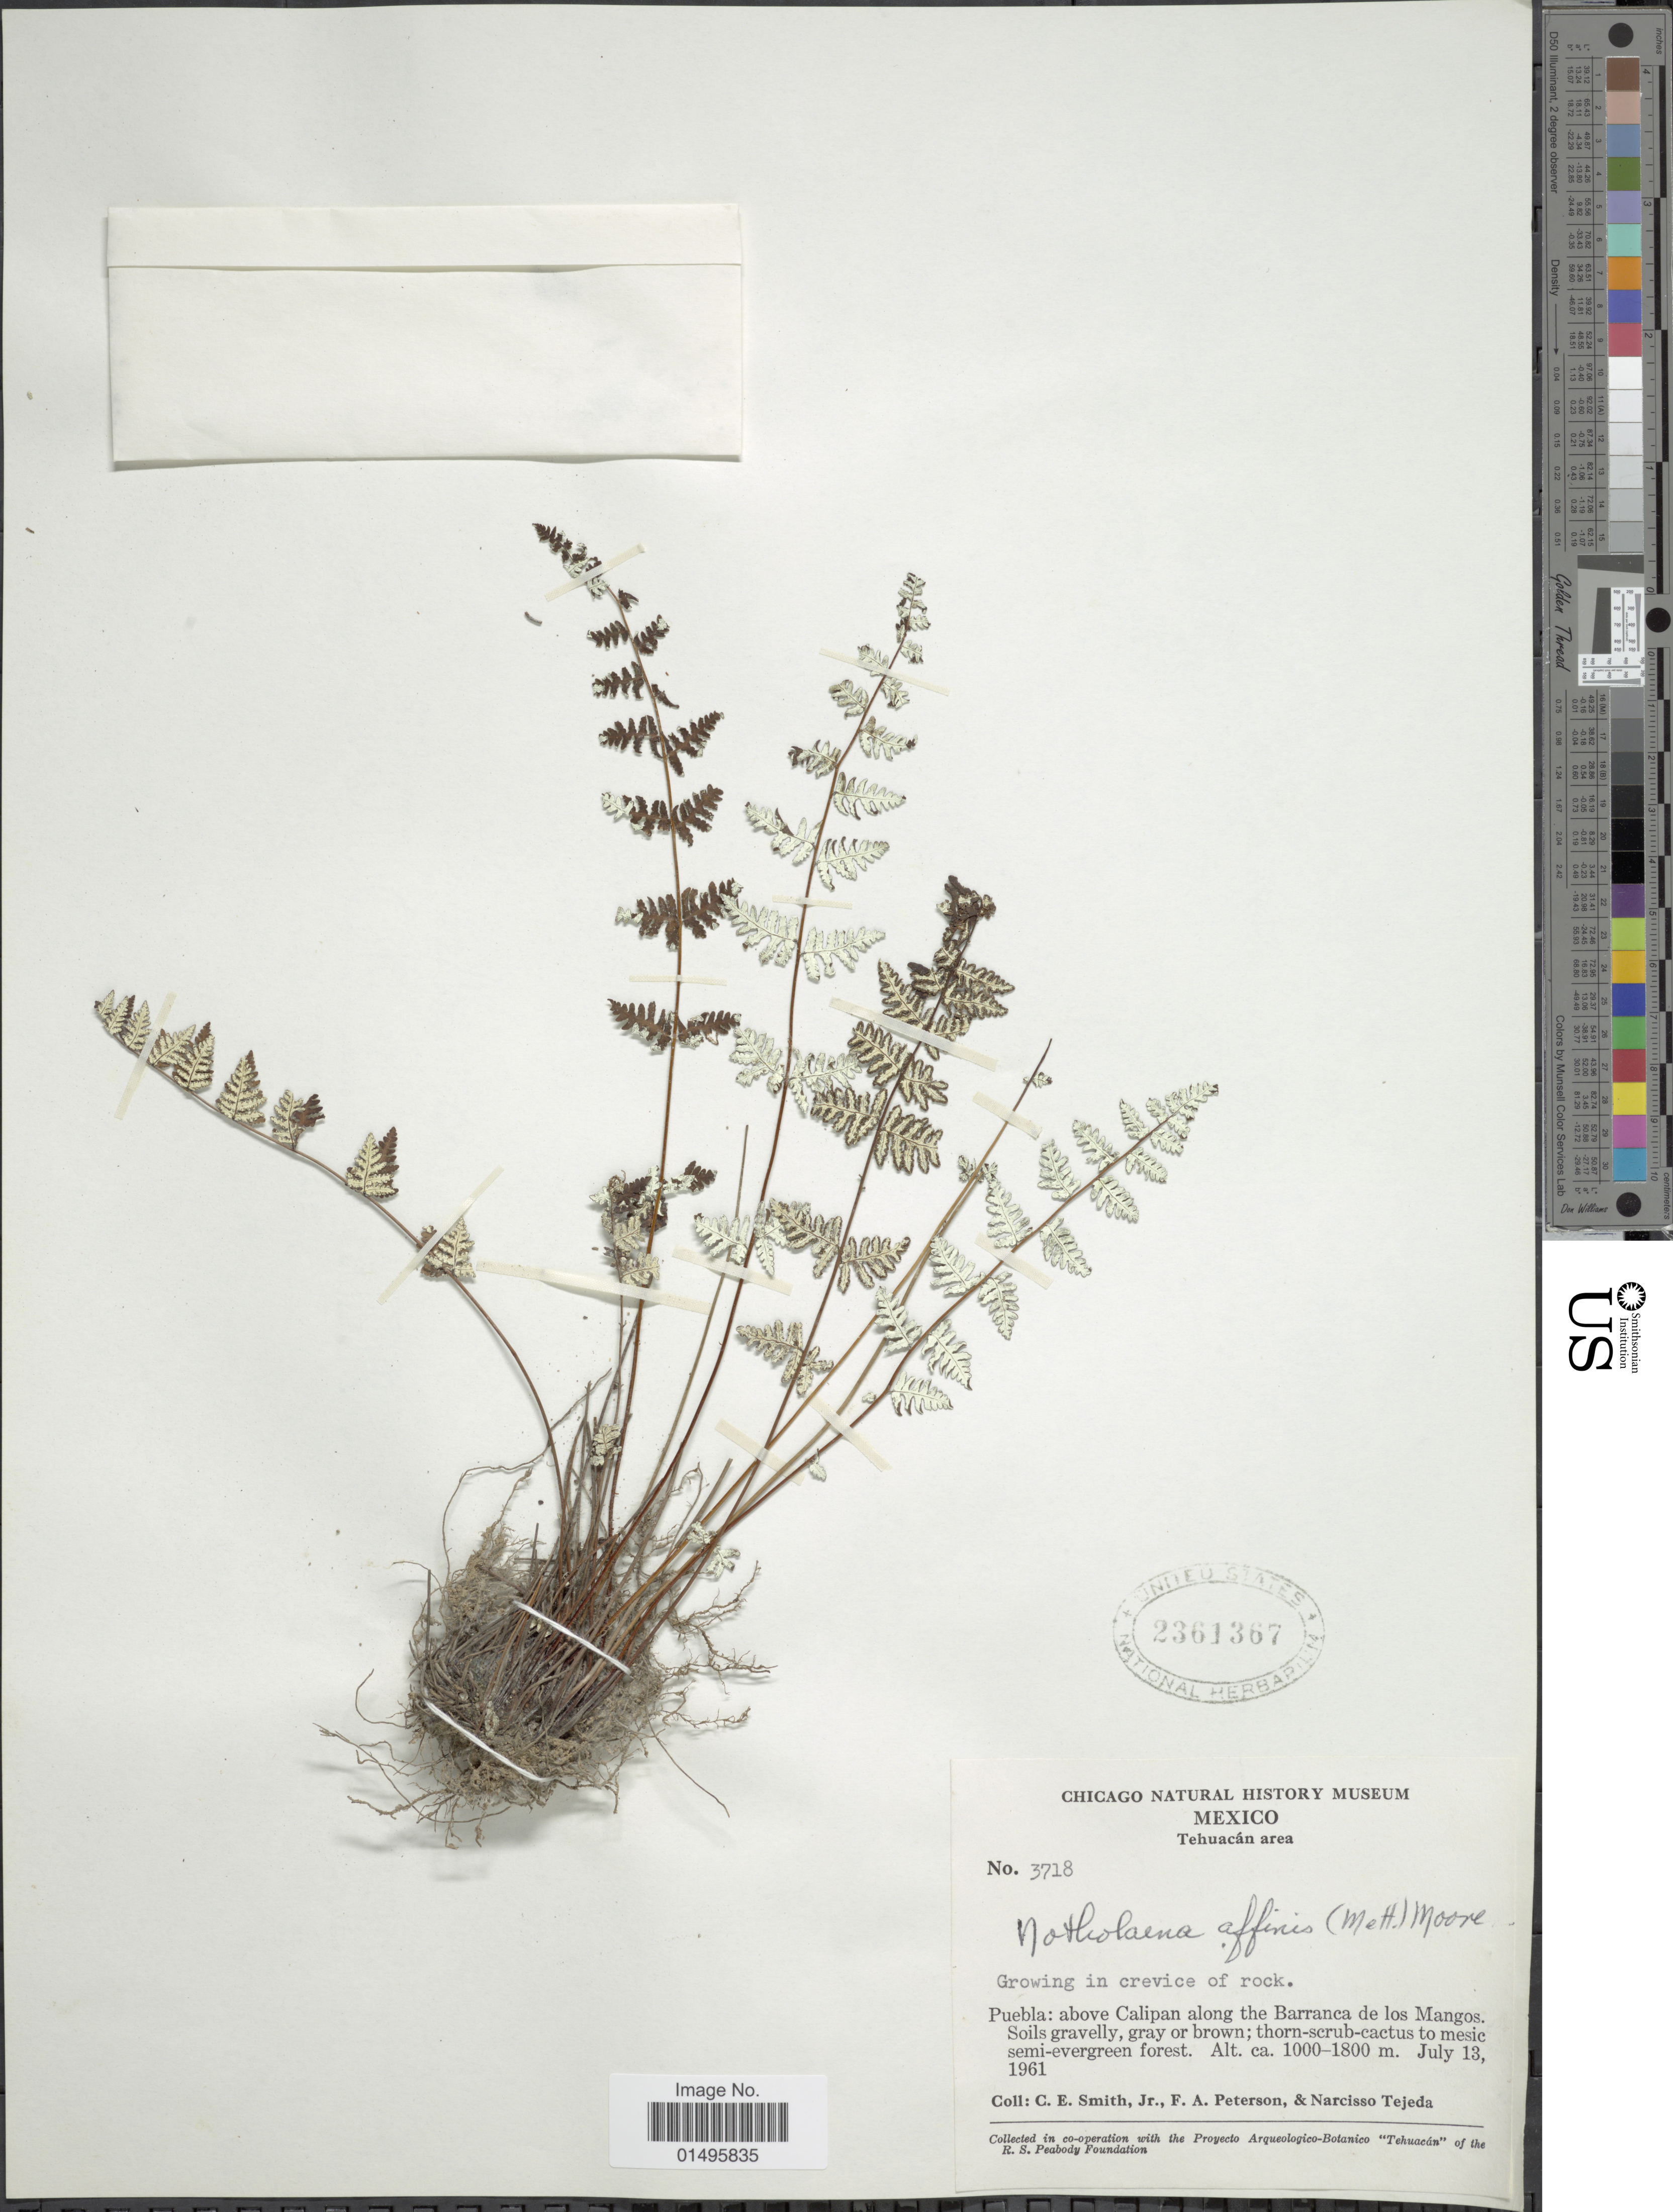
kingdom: Plantae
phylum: Tracheophyta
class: Polypodiopsida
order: Polypodiales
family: Pteridaceae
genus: Notholaena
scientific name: Notholaena lemmonii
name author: D.C. Eaton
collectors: C. E. Smith Jr., F. A. Peterson & N. Tejeda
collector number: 3718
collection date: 1961-07-13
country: Mexico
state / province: Puebla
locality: Mexico, Tehuacan area, Puebla: above Calipan along the Barranca de los Mangos.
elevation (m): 1000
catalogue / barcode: US 2361367